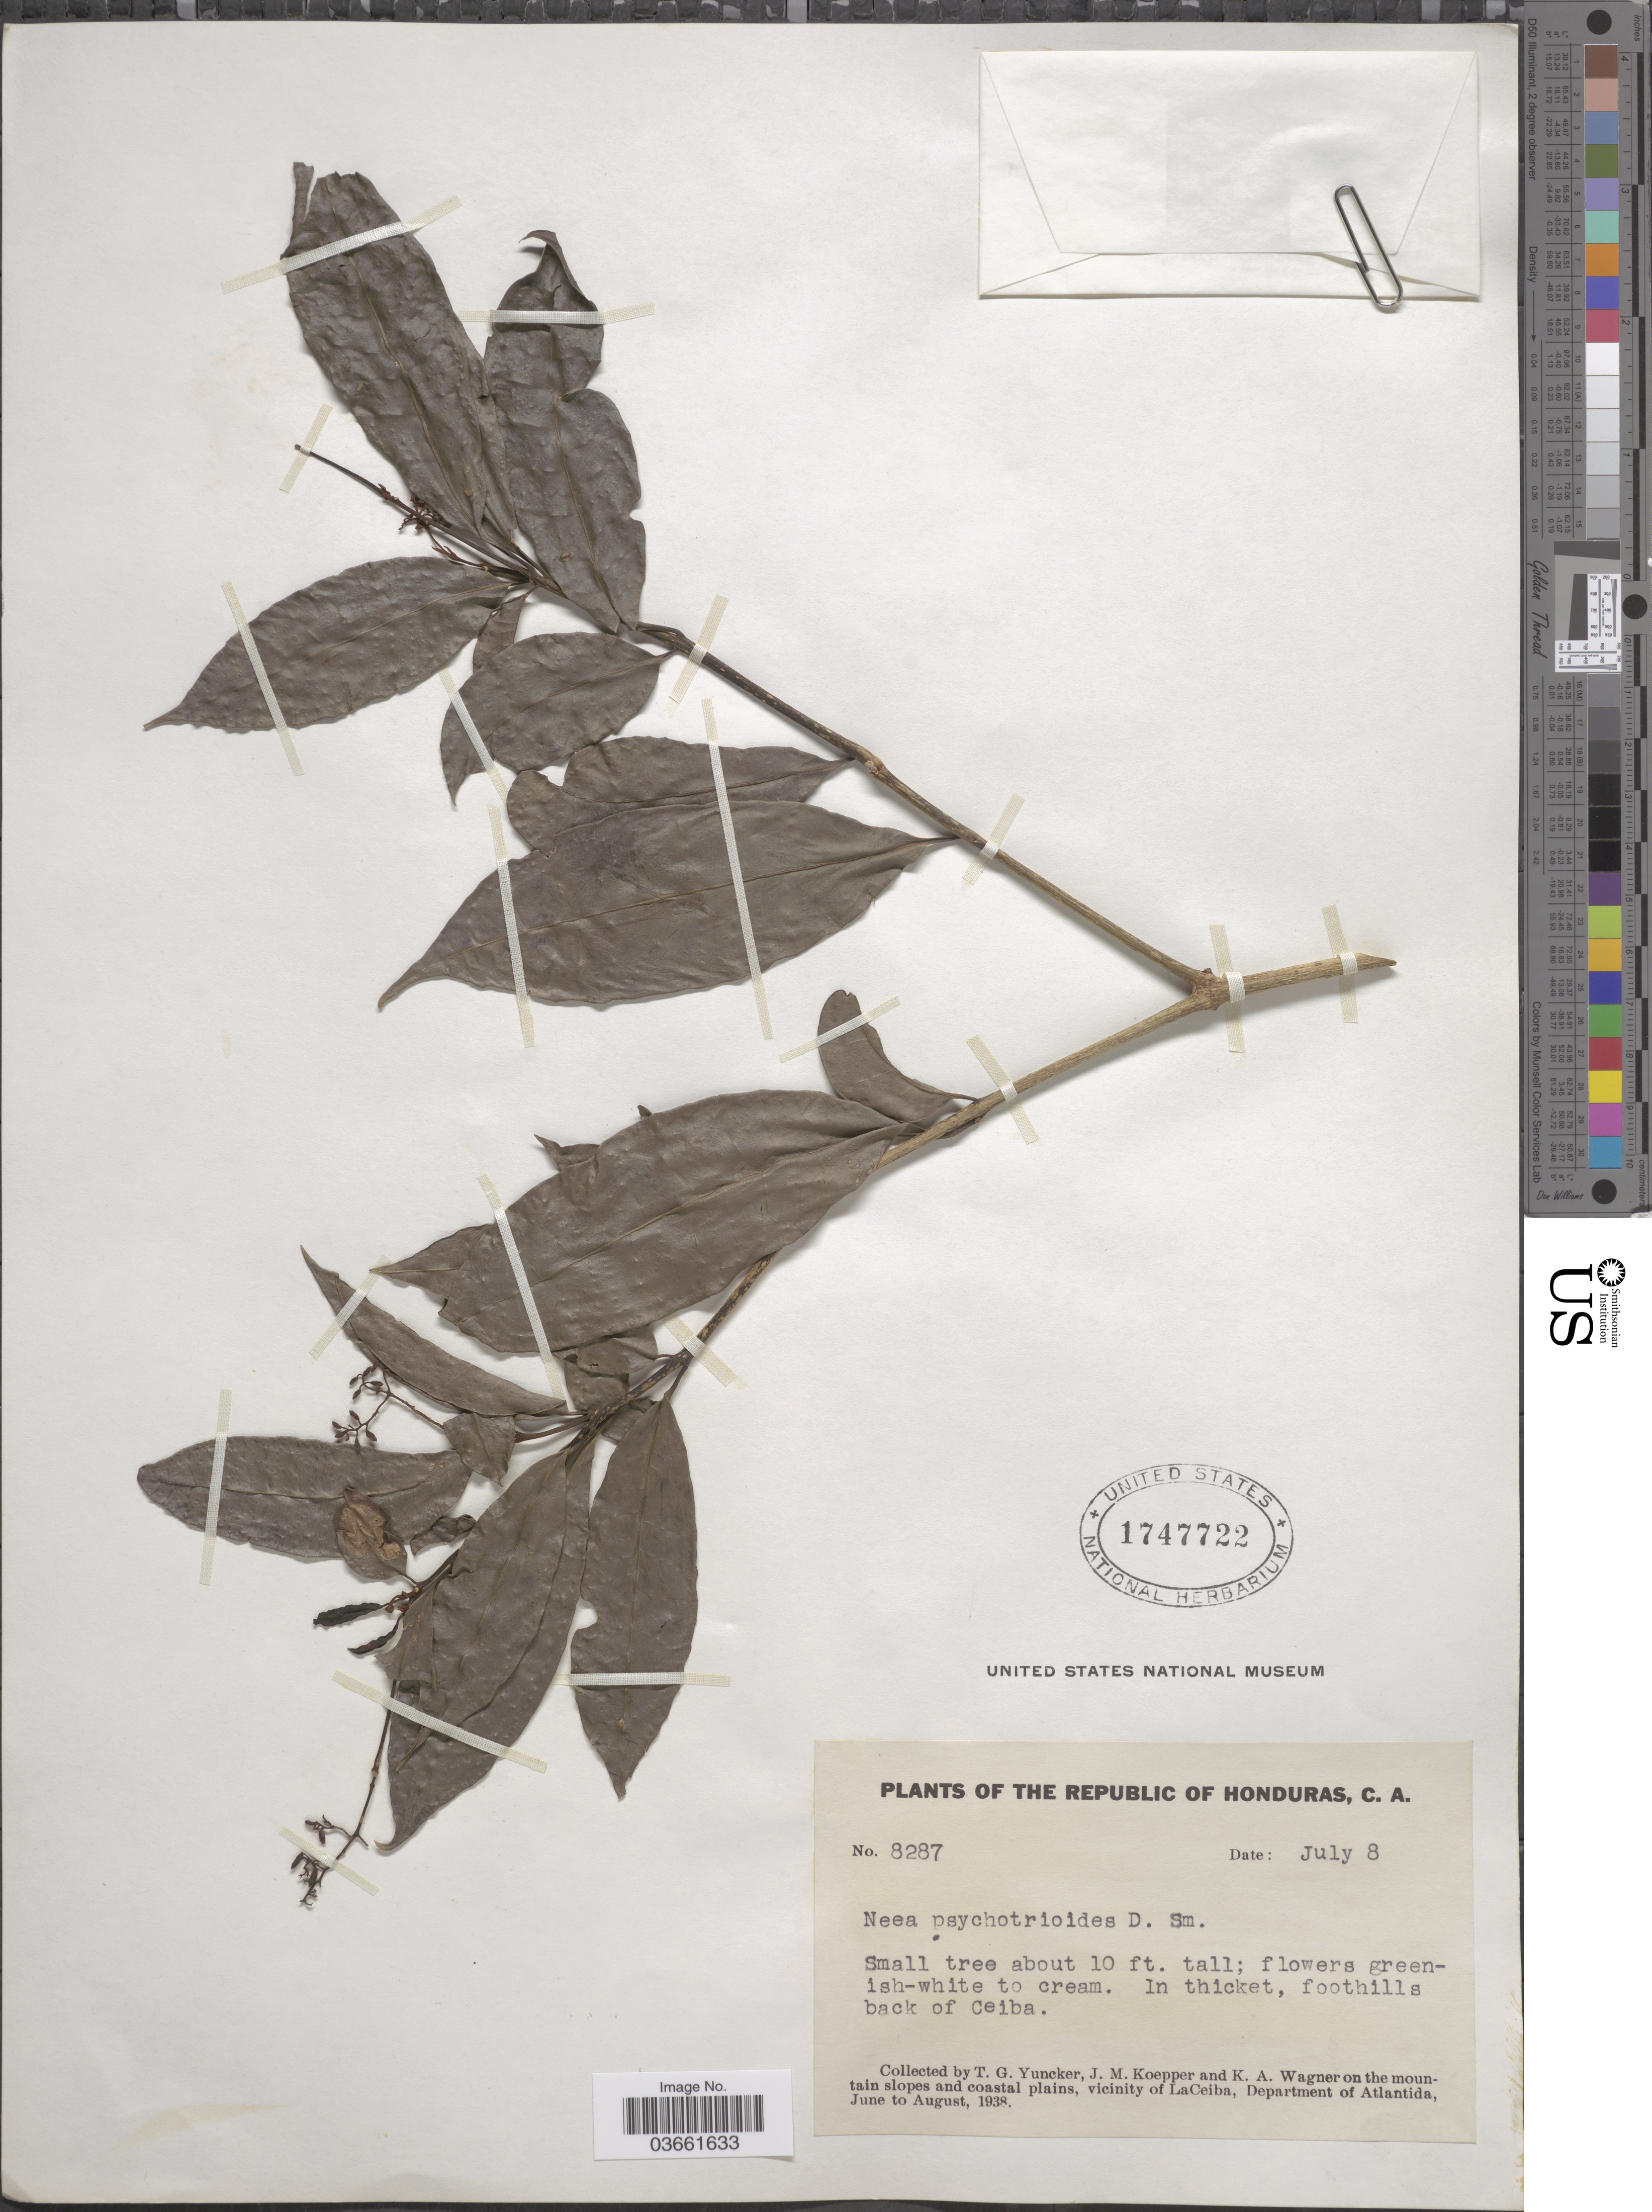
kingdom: Plantae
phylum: Tracheophyta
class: Magnoliopsida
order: Caryophyllales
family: Nyctaginaceae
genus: Neea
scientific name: Neea psychotrioides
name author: Donn. Sm.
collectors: T. G. Yuncker, J. M. Koepper & K. A. Wagner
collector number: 8287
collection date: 1938-07-08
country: Honduras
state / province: Atlántida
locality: In thicket, foothills back of Ceiba. On the mountain slopes and coastal plains, vicinity of LaCeiba, Department of Atlantida.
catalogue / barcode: US 1747722